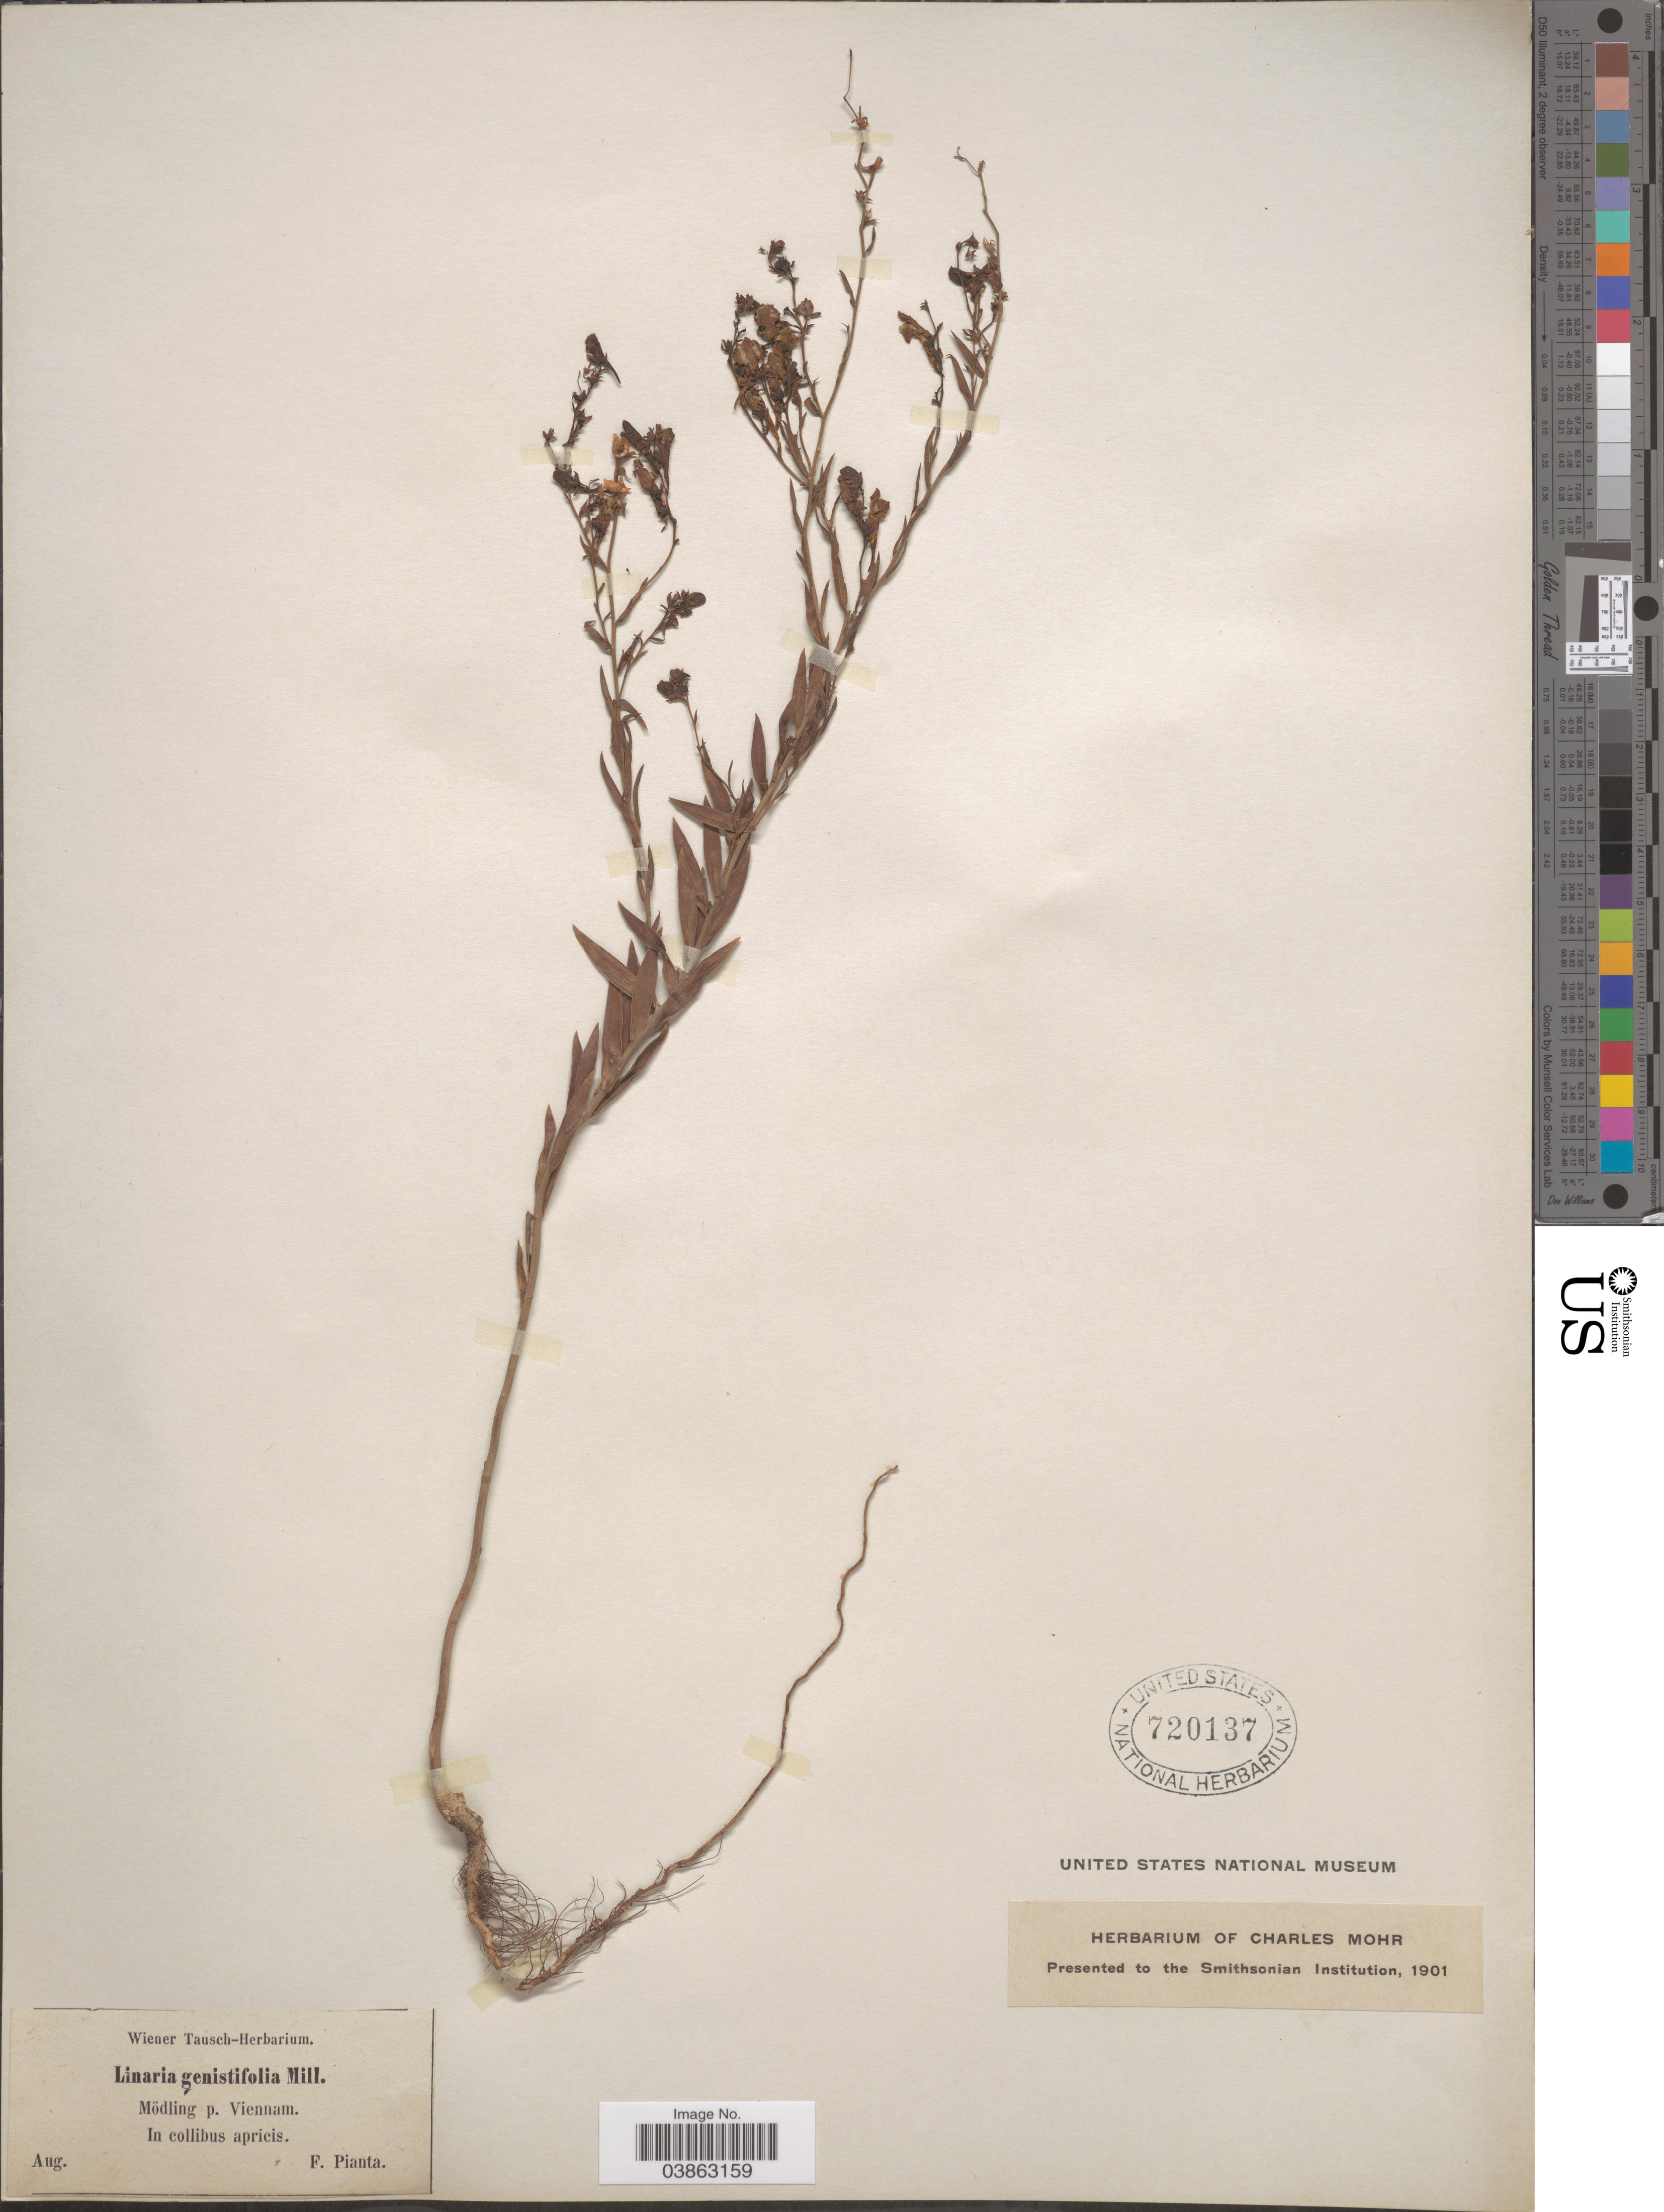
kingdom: Plantae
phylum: Tracheophyta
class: Magnoliopsida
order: Lamiales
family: Plantaginaceae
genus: Linaria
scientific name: Linaria genistifolia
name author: (L.) Mill.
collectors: F. Pianta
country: Austria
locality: Mödling p. Viennam. In collibus apricis.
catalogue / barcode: US 720137